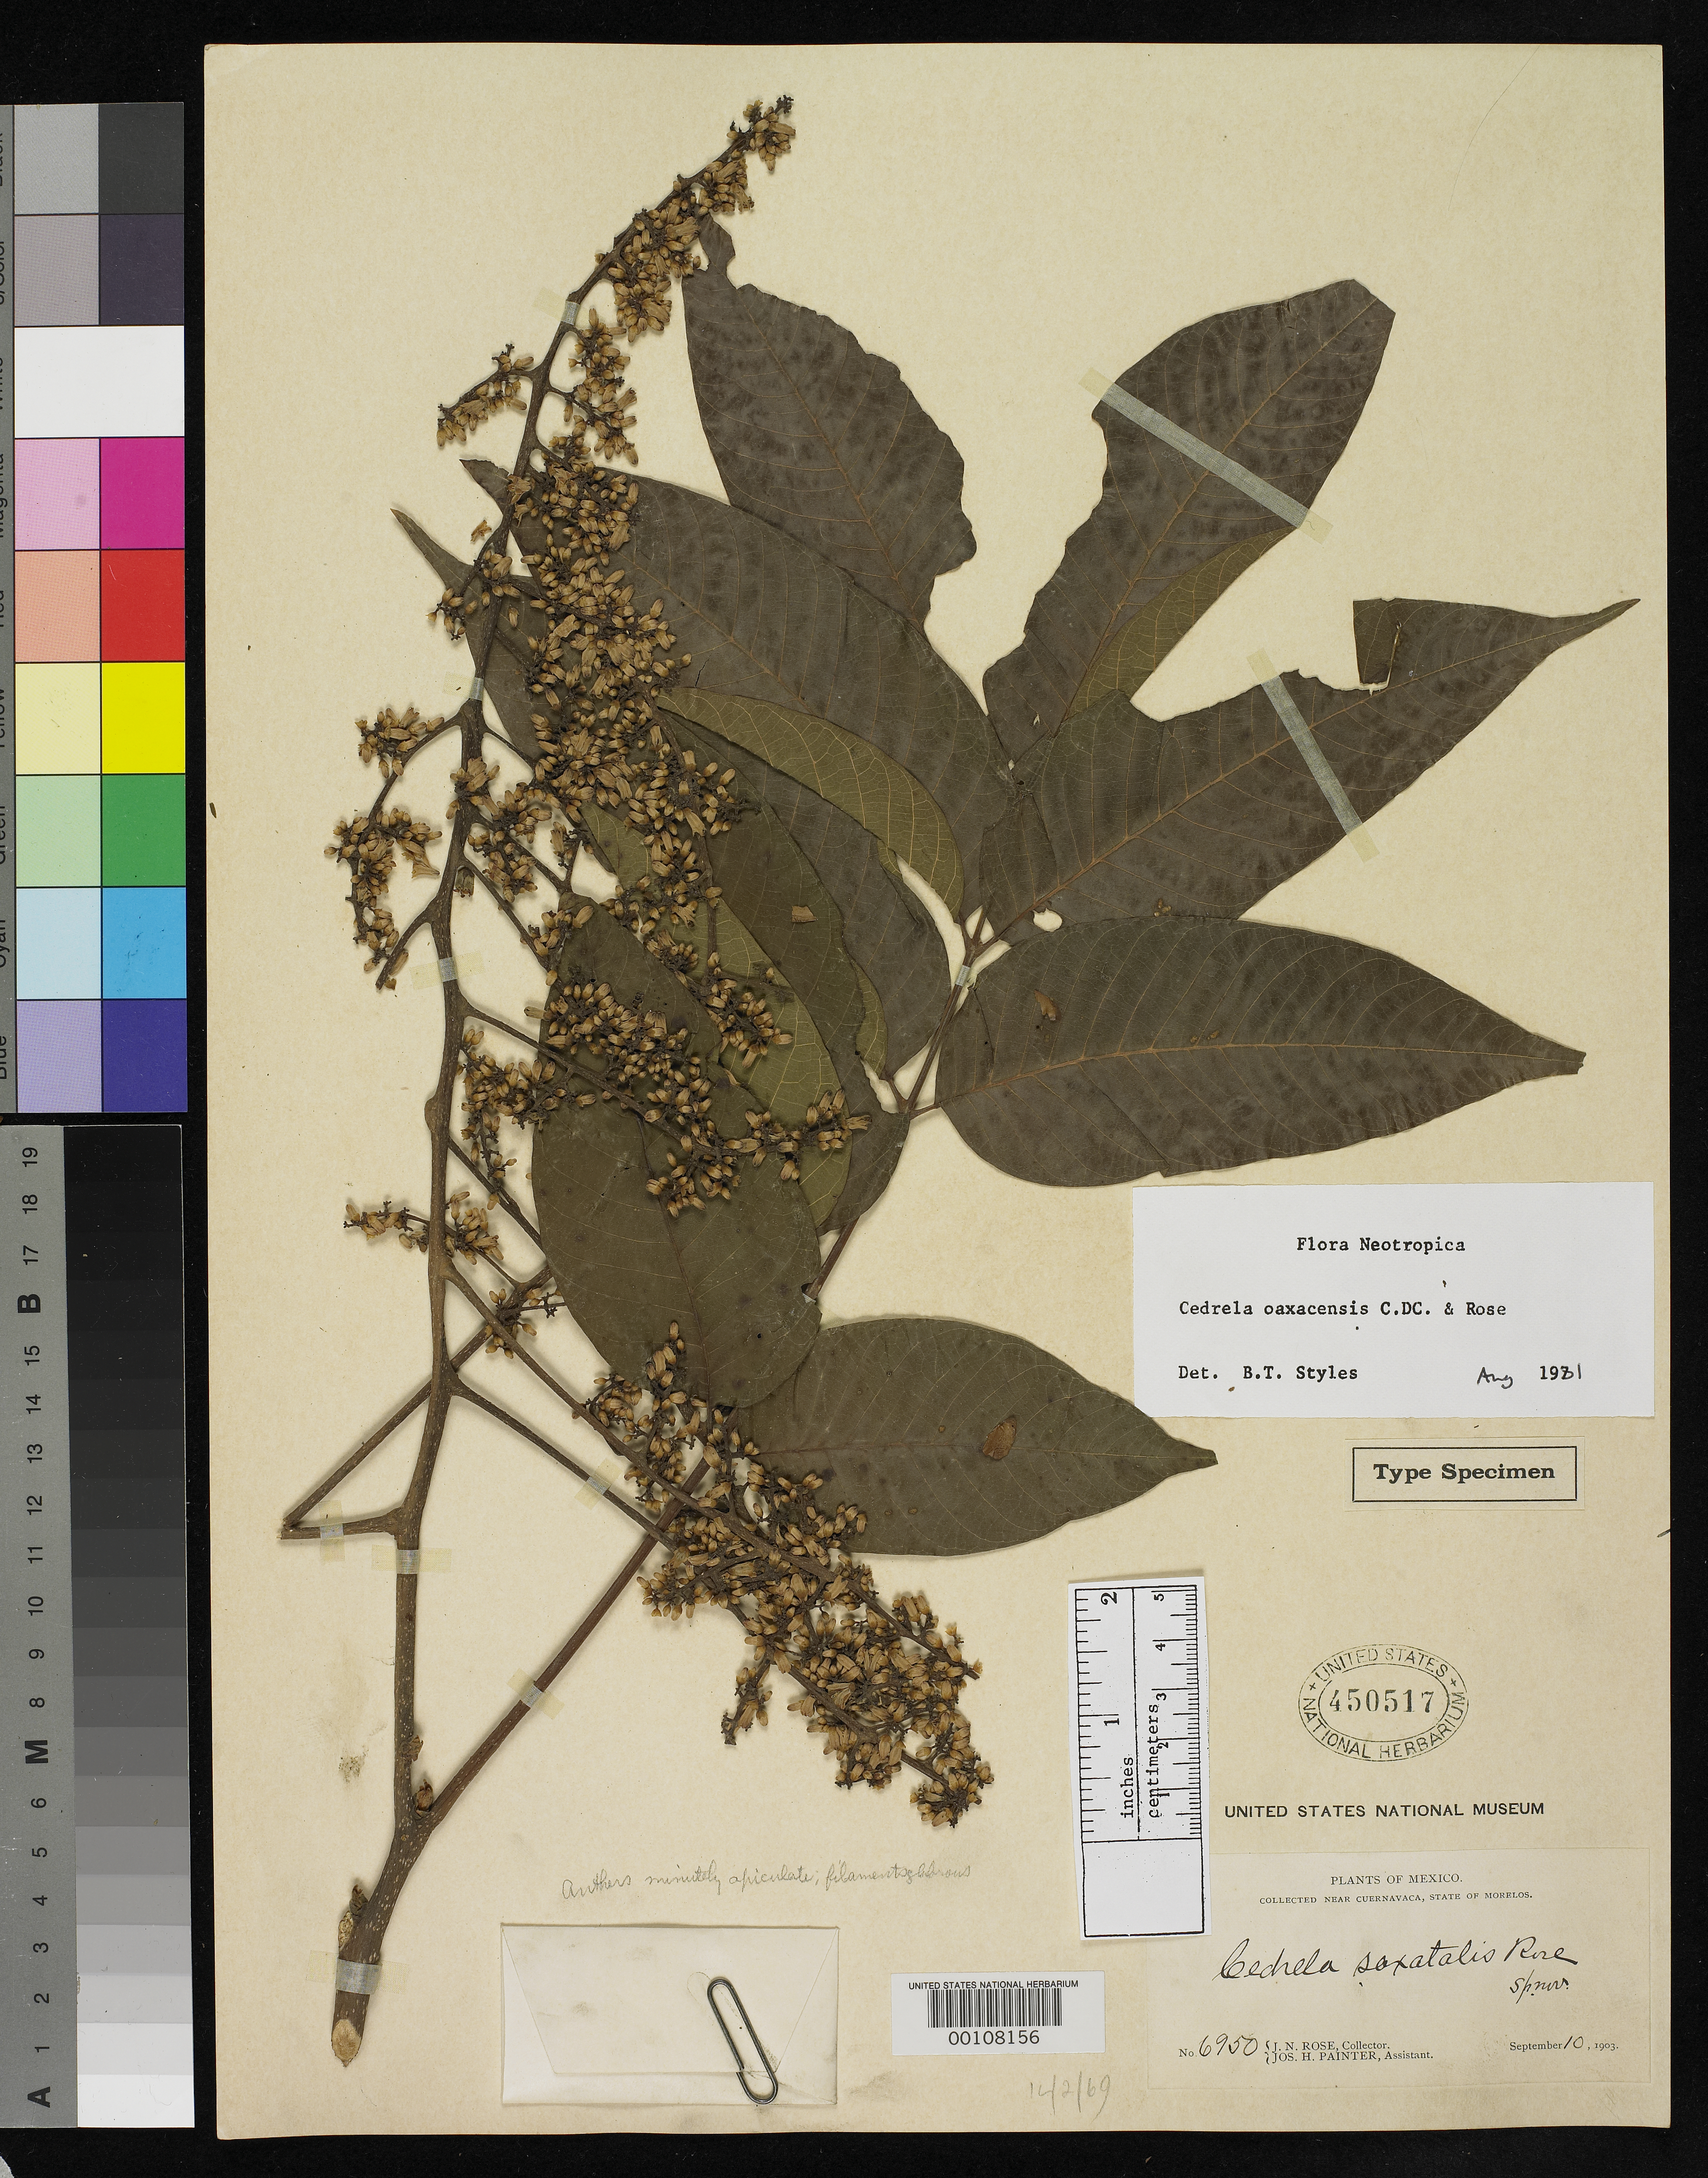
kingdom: Plantae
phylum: Tracheophyta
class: Magnoliopsida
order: Sapindales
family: Meliaceae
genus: Cedrela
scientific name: Cedrela saxatilis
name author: Rose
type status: Holotype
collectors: J. N. Rose & J. H. Painter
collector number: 6950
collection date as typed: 10 Sep 1903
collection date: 1903-09-10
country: Mexico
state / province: Morelos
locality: Cuernavaca.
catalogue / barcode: US 450517